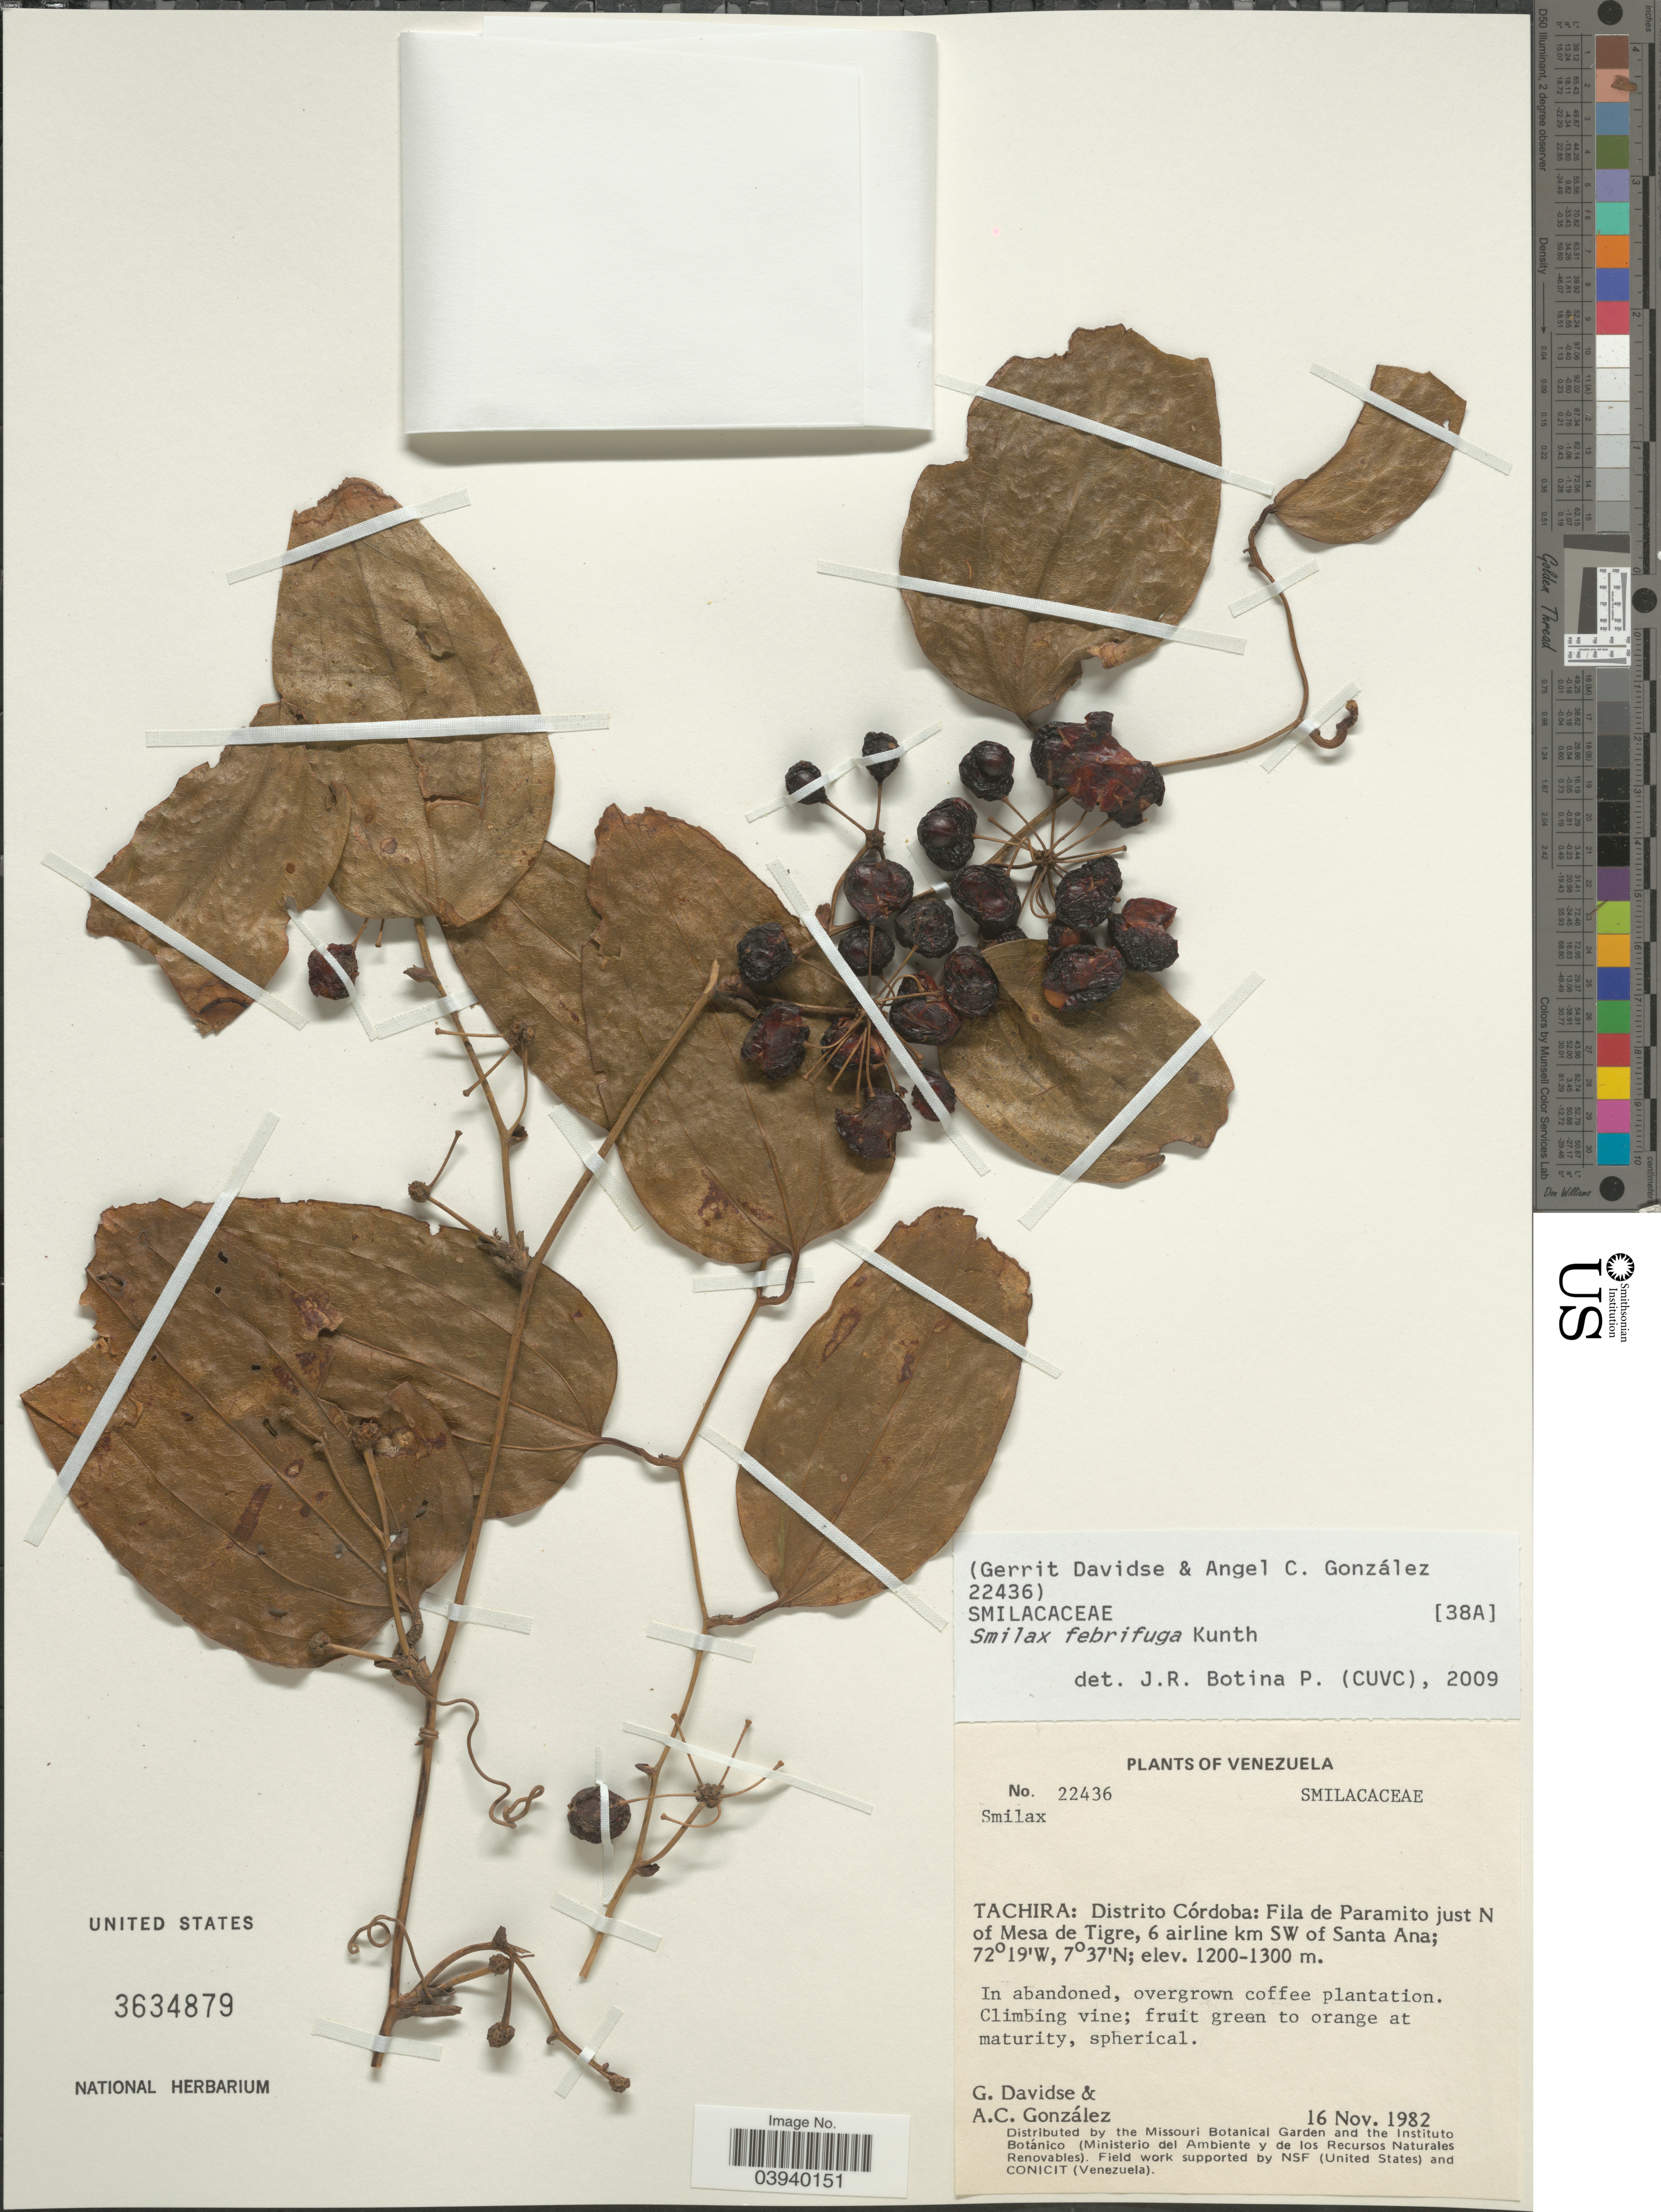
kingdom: Plantae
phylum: Tracheophyta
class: Liliopsida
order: Liliales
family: Smilacaceae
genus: Smilax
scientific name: Smilax febrifuga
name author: Kunth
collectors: G. Davidse & A. C. González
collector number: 22436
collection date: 1982-11-16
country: Venezuela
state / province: Tachira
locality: Distrito Córdoba: Fila de Paramito just N of Mesa de Tigre, 6 airline km SW of Santa Ana.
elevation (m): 1200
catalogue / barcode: US 3634879